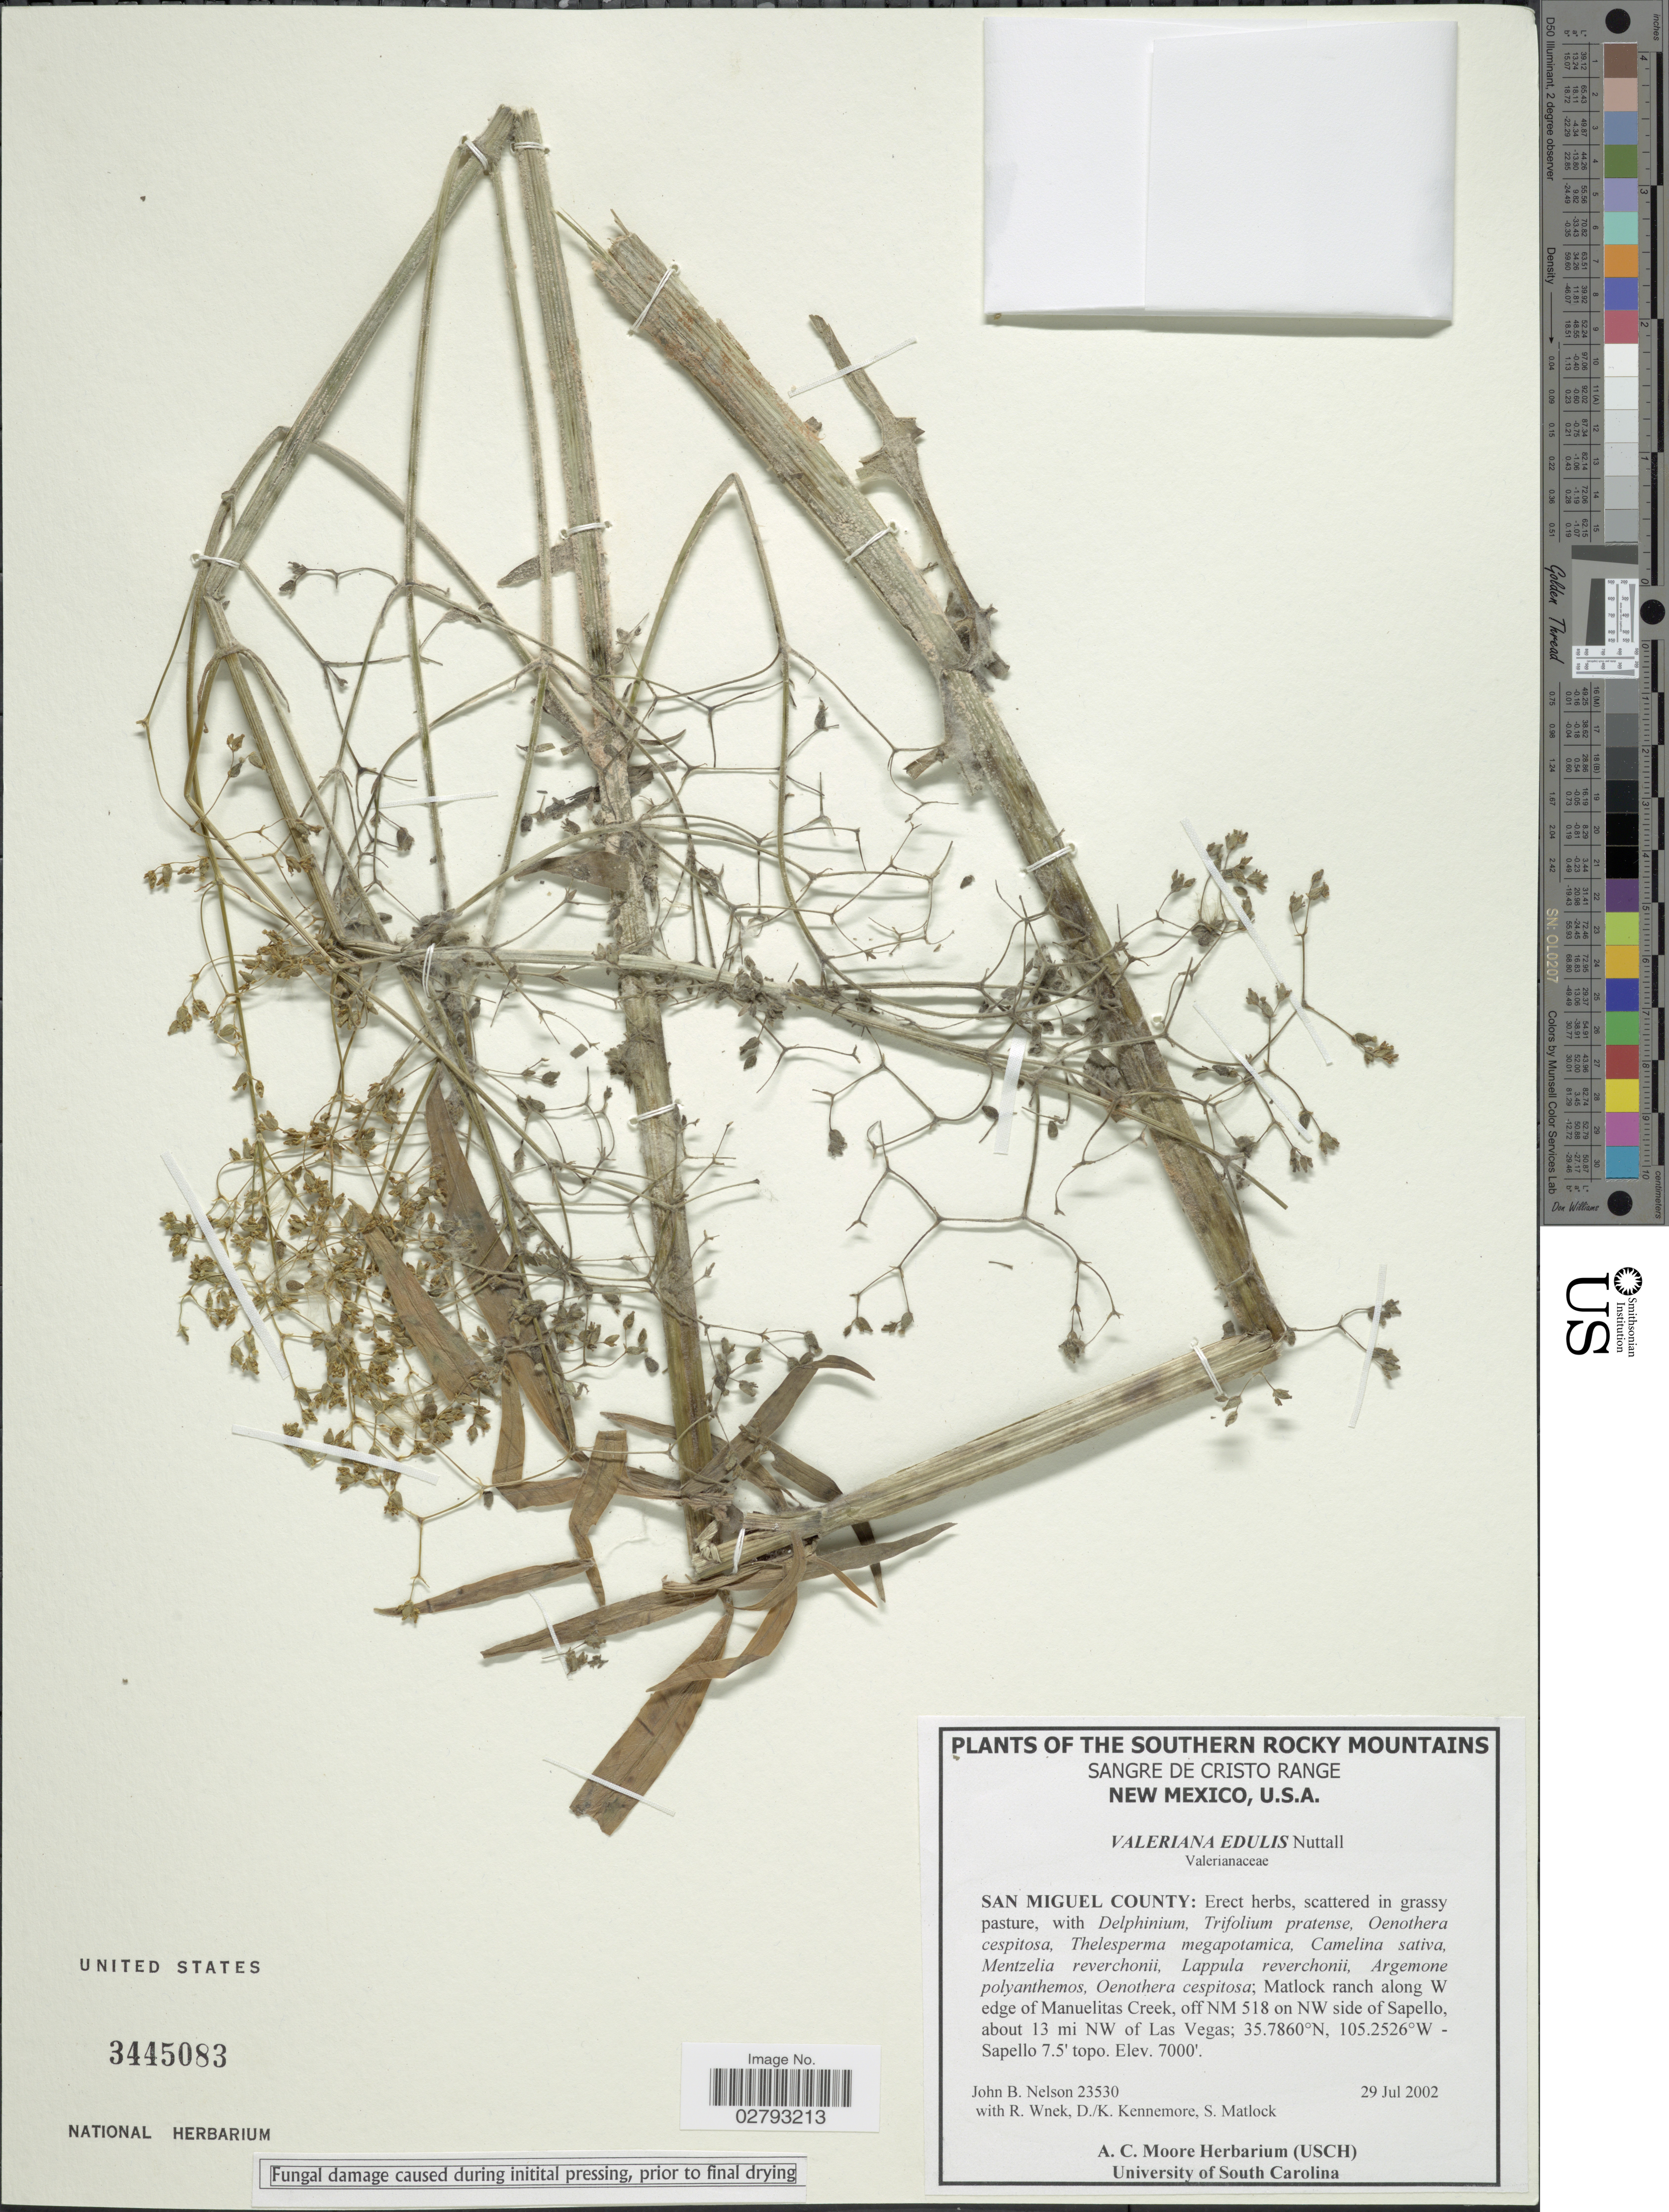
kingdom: Plantae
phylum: Tracheophyta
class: Magnoliopsida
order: Dipsacales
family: Caprifoliaceae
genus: Valeriana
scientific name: Valeriana edulis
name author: Nutt.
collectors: J. B. Nelson, R. Wnek, D. Kennemore, K. Kennemore & S. Matlock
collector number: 23530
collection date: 2002-07-29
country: United States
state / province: New Mexico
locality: The Southern Rocky Mountains, Sangre de Cristo Range, San Miguel County, Matlock ranch along W edge of Manuelitas Creek, off NM 518 on NW side of Sapello, about 13 mi NW of Las Vegas, Sapello 7.5' topo.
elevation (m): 2134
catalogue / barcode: US 3445083